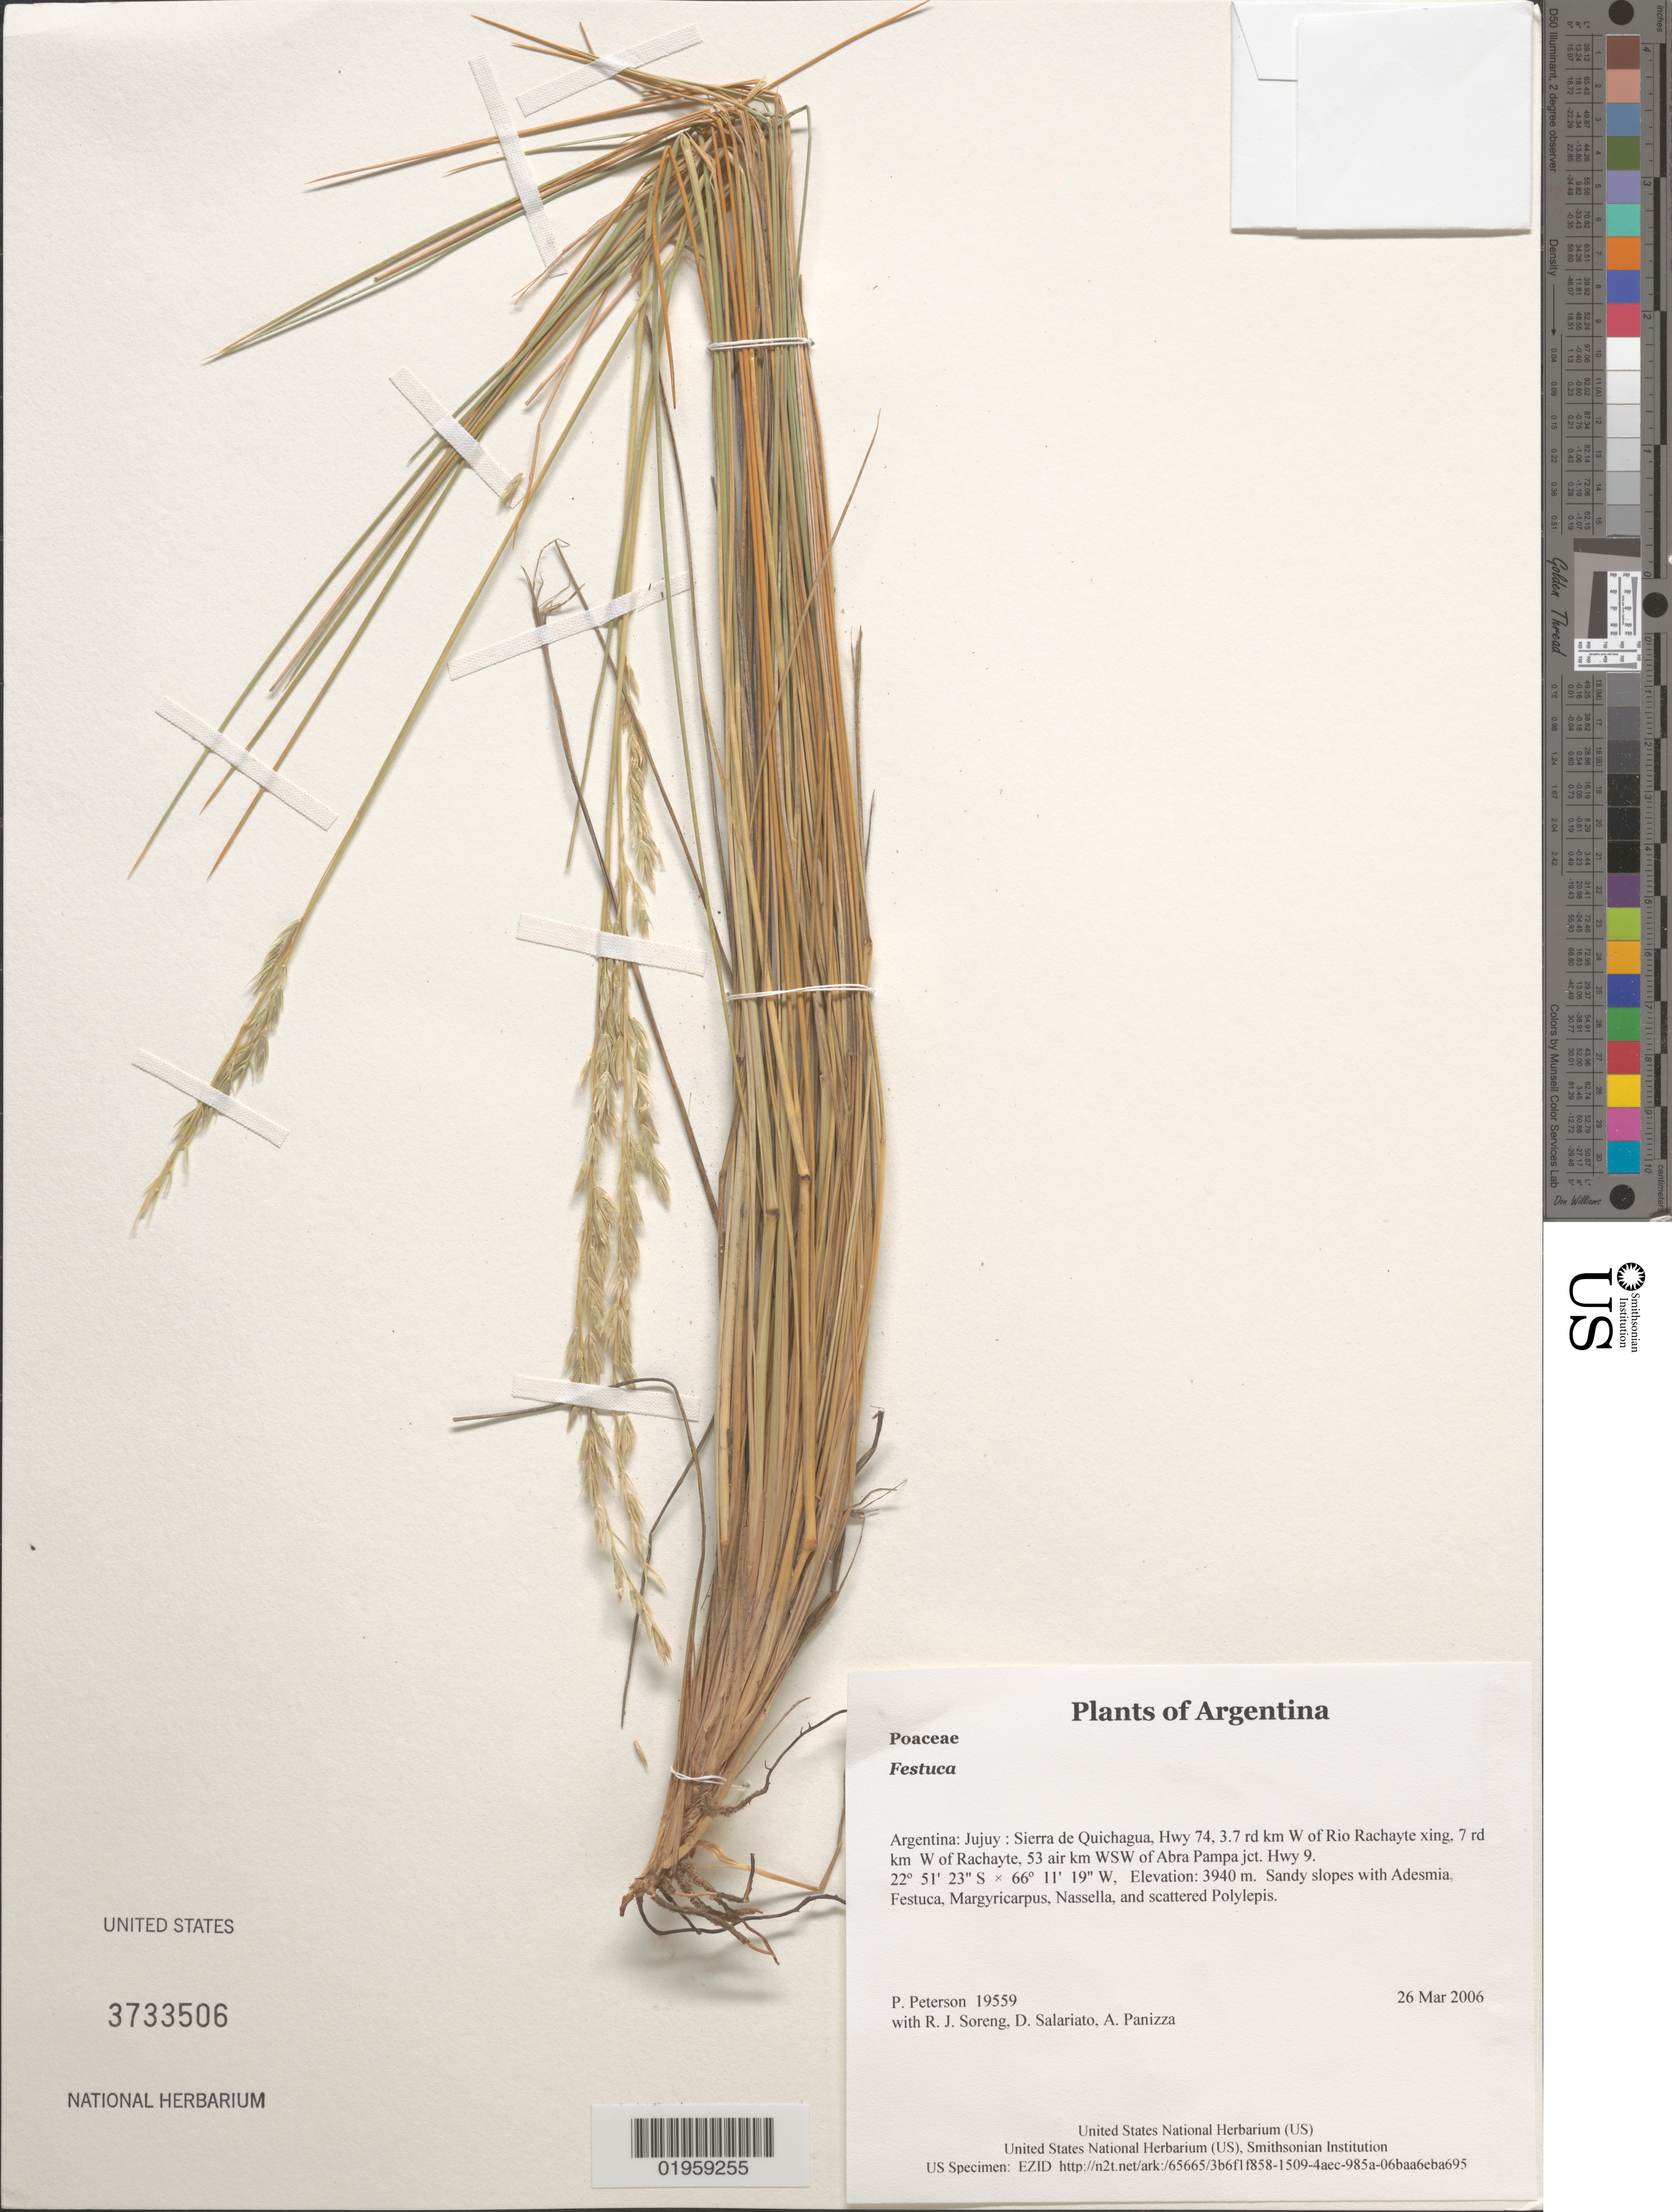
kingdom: Plantae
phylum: Tracheophyta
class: Liliopsida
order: Poales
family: Poaceae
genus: Festuca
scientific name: Festuca sp.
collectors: P. M. Peterson, R. J. Soreng, D. Salariato & A. Panizza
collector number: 19559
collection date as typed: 26 Mar 2006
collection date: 2006-03-26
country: Argentina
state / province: Jujuy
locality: Sierra de Quichagua, Hwy 74, 3.7 rd km W of Rio Rachayte xing, 7 rd km W of Rachayte, 53 air km WSW of Abra Pampa jct. Hwy 9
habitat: Sandy slopes with Adesmia, Festuca, Margyricarpus, Nassella, and scattered Polylepis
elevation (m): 3940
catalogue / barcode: US 3733506